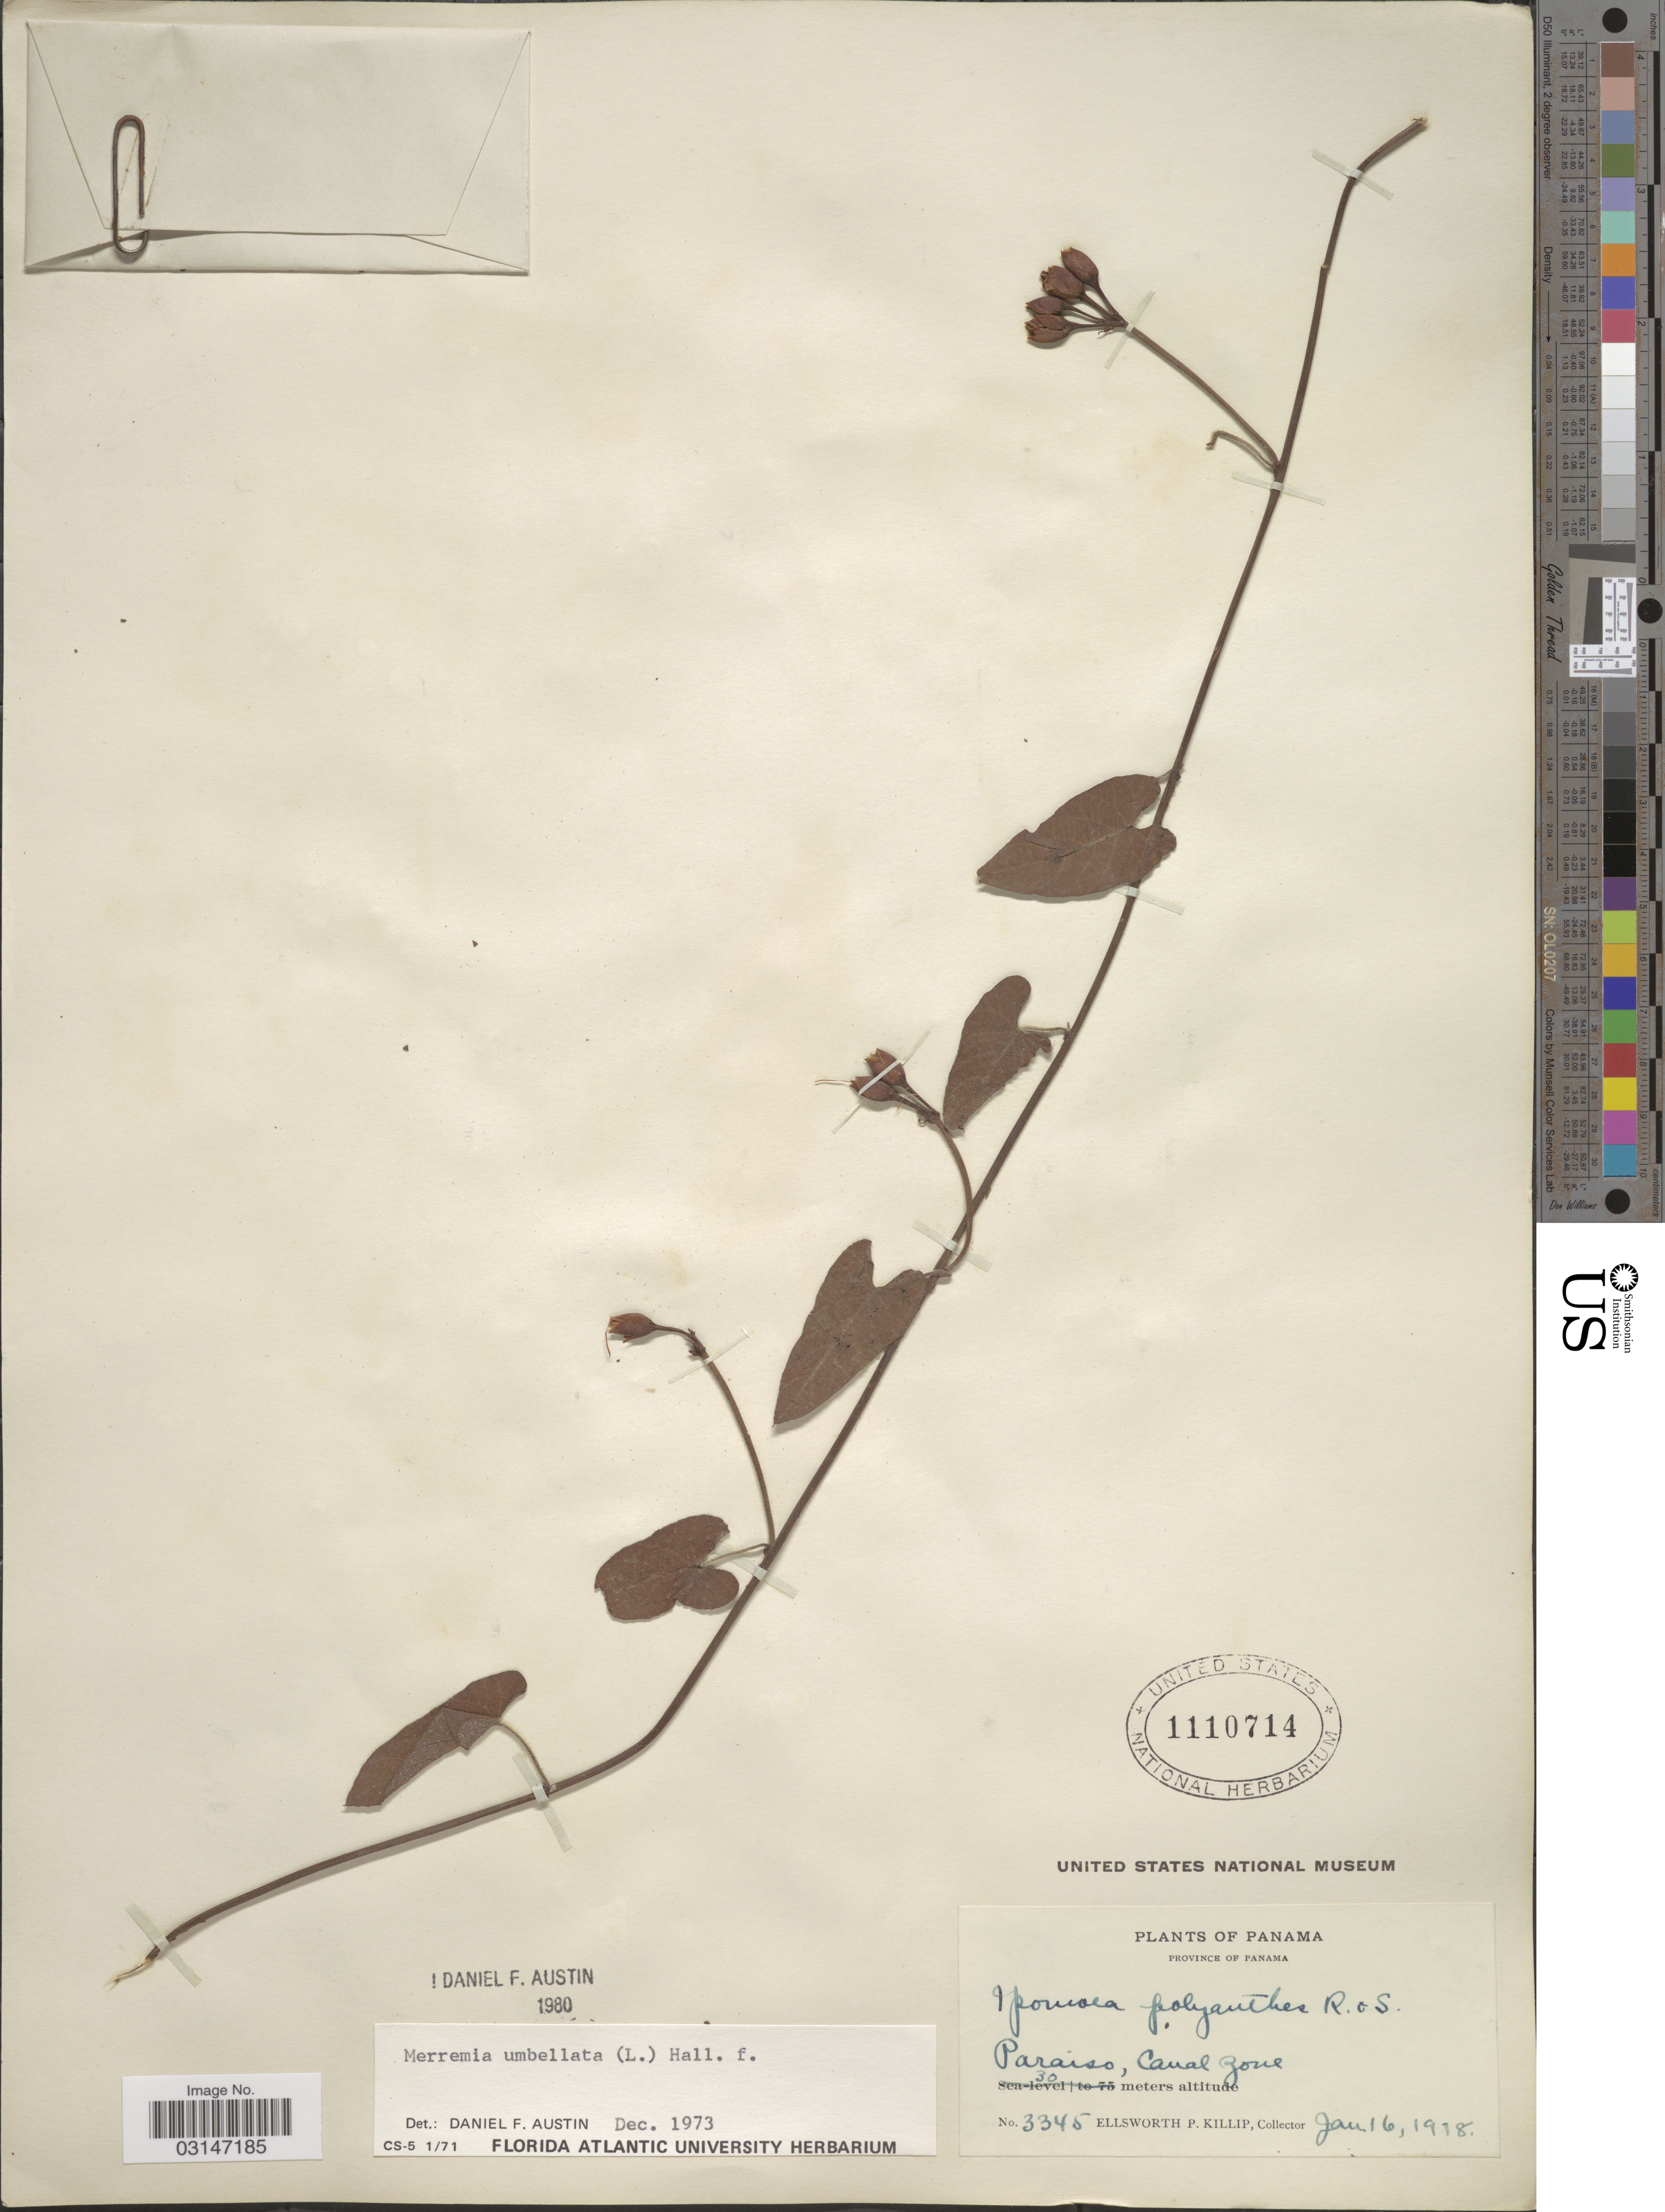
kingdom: Plantae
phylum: Tracheophyta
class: Magnoliopsida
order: Solanales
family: Convolvulaceae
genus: Camonea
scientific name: Camonea umbellata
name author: (L.) A. R. Simões & Staples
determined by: Strong, Mark T., (BOT), Smithsonian Institution - National Museum of Natural History (UNITED STATES)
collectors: E. P. Killip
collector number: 3345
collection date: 1918-01-16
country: Panama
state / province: Colón / Panamá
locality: Paraiso, Canal Zone.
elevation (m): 30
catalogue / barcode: US 1110714